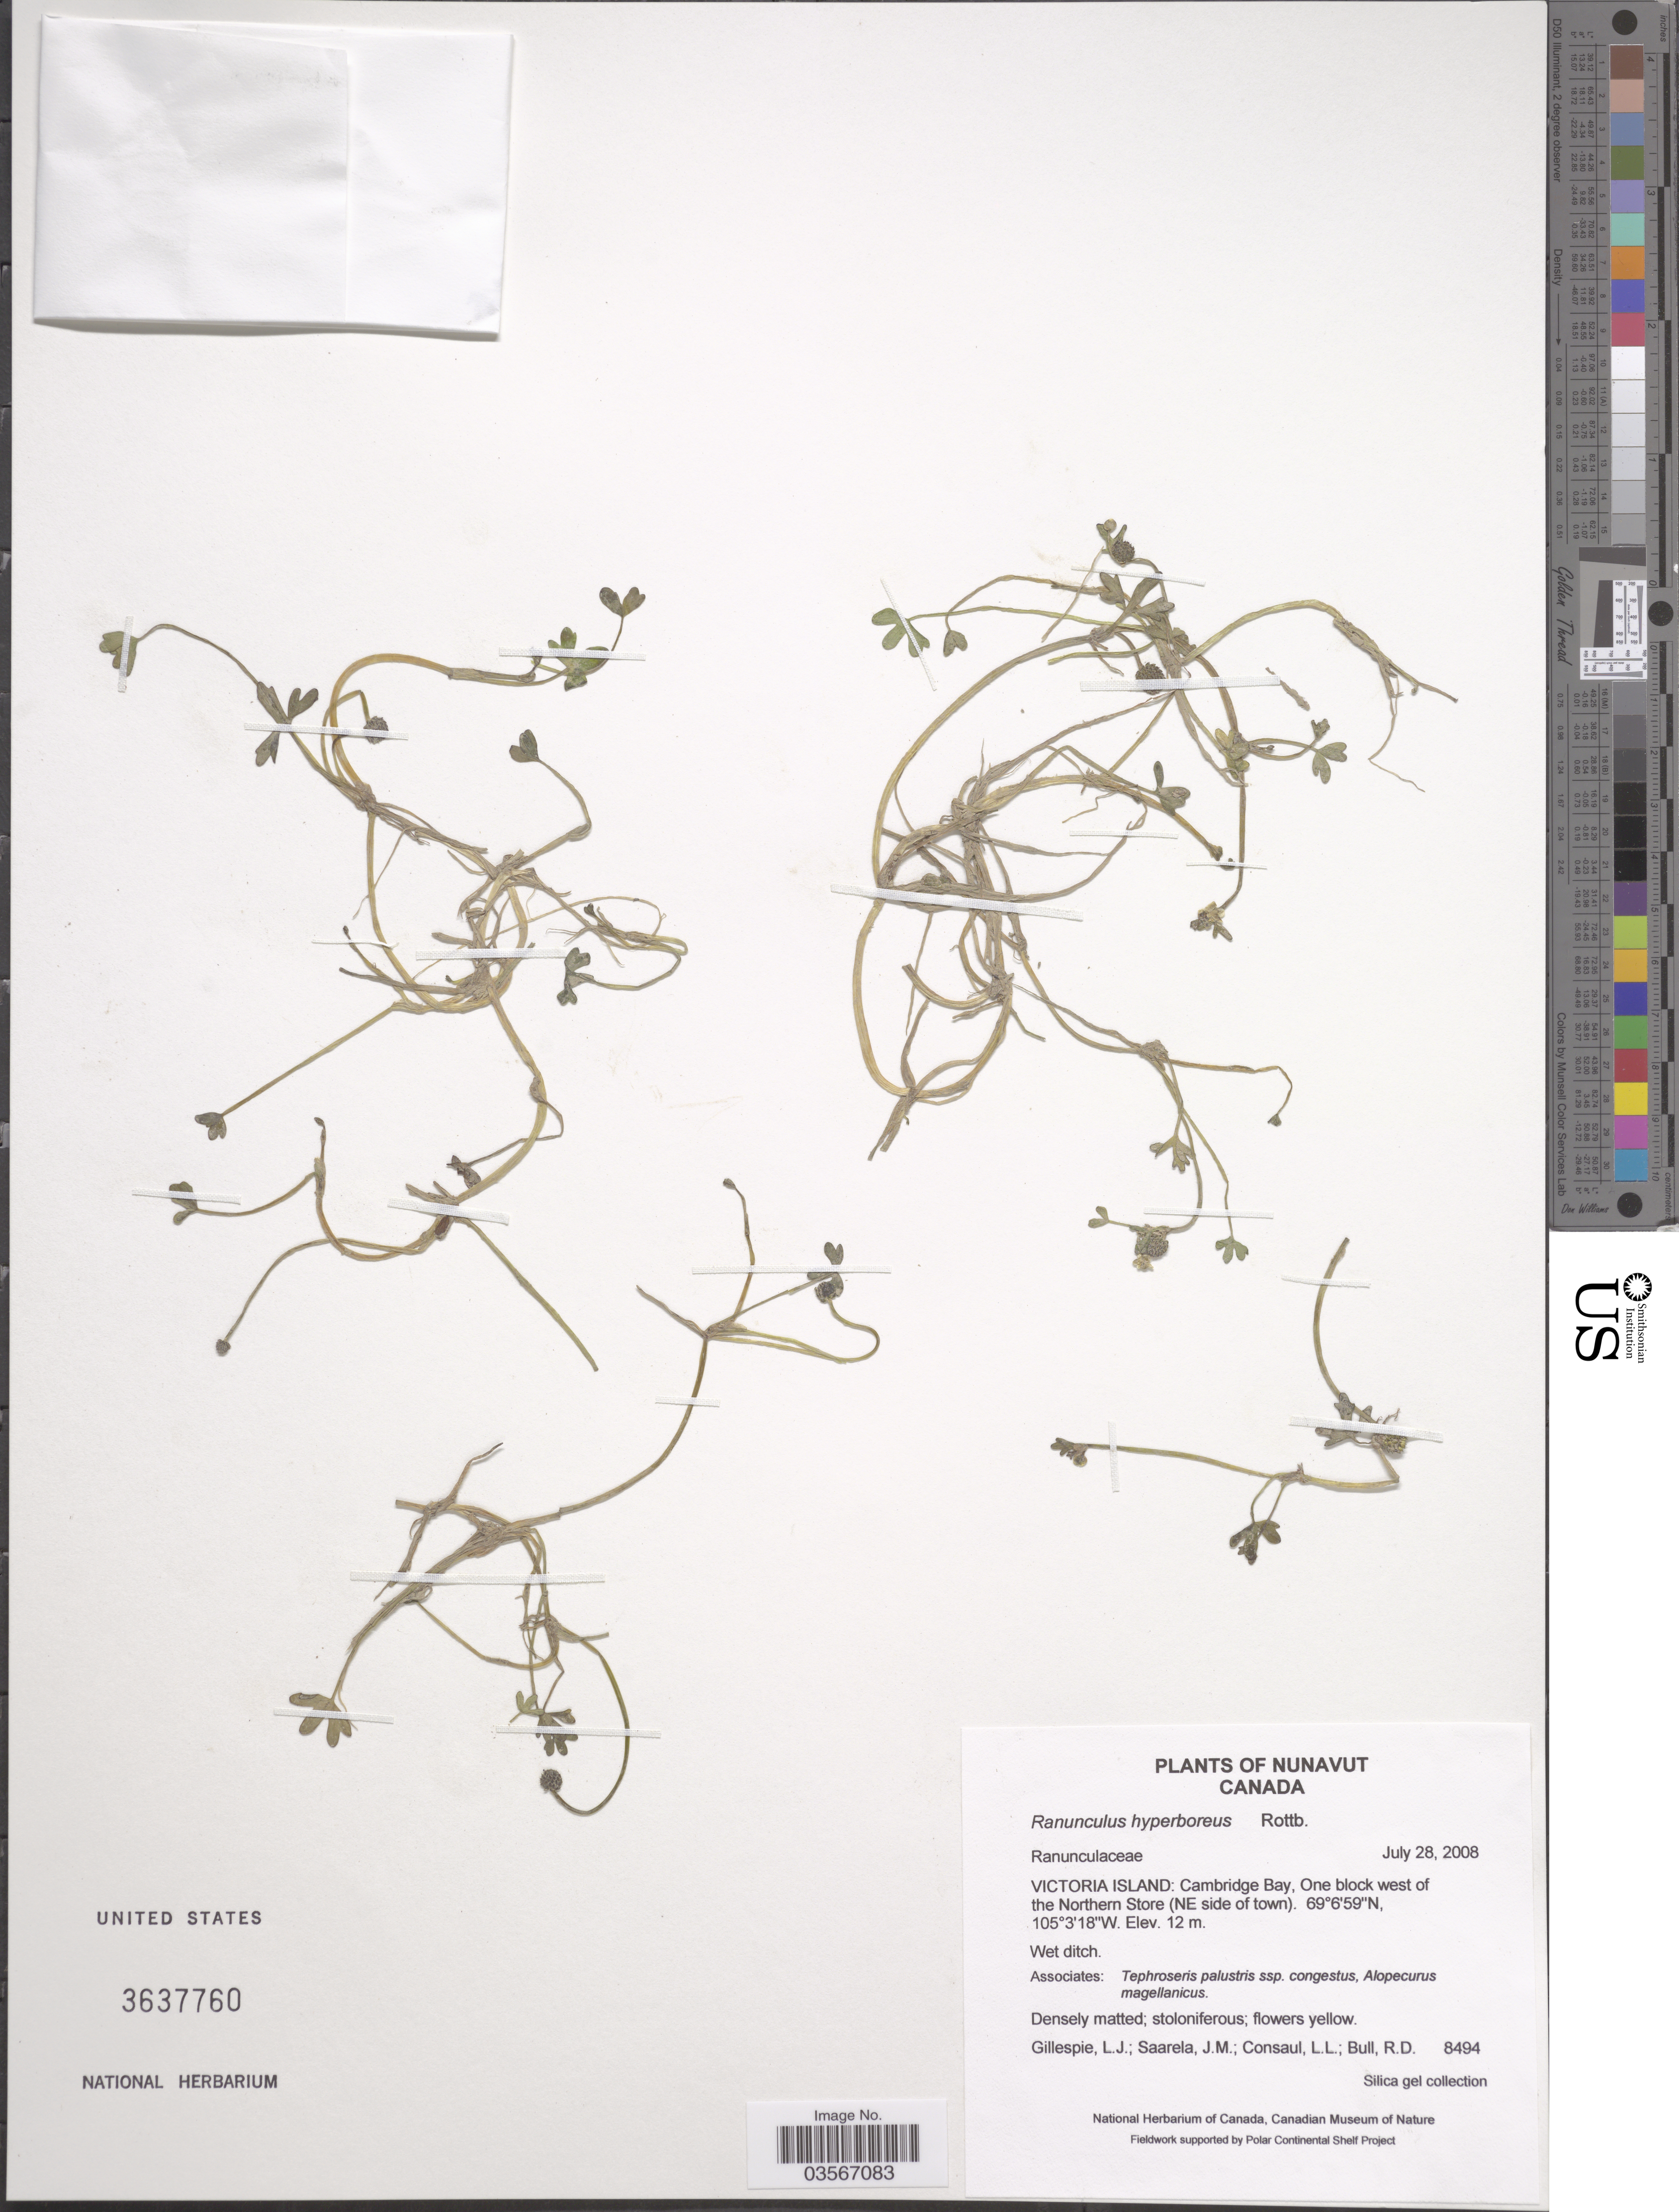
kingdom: Plantae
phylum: Tracheophyta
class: Magnoliopsida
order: Ranunculales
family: Ranunculaceae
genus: Ranunculus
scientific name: Ranunculus hyperboreus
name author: Rottb.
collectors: L. Gillespie, J. Saarela, L. Consaul & R. Bull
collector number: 8494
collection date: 2008-07-28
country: Canada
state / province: Nunavut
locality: Victoria Island: Cambridge Bay, One block west of the Northern Store (NE side of town).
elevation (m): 12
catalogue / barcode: US 3637760